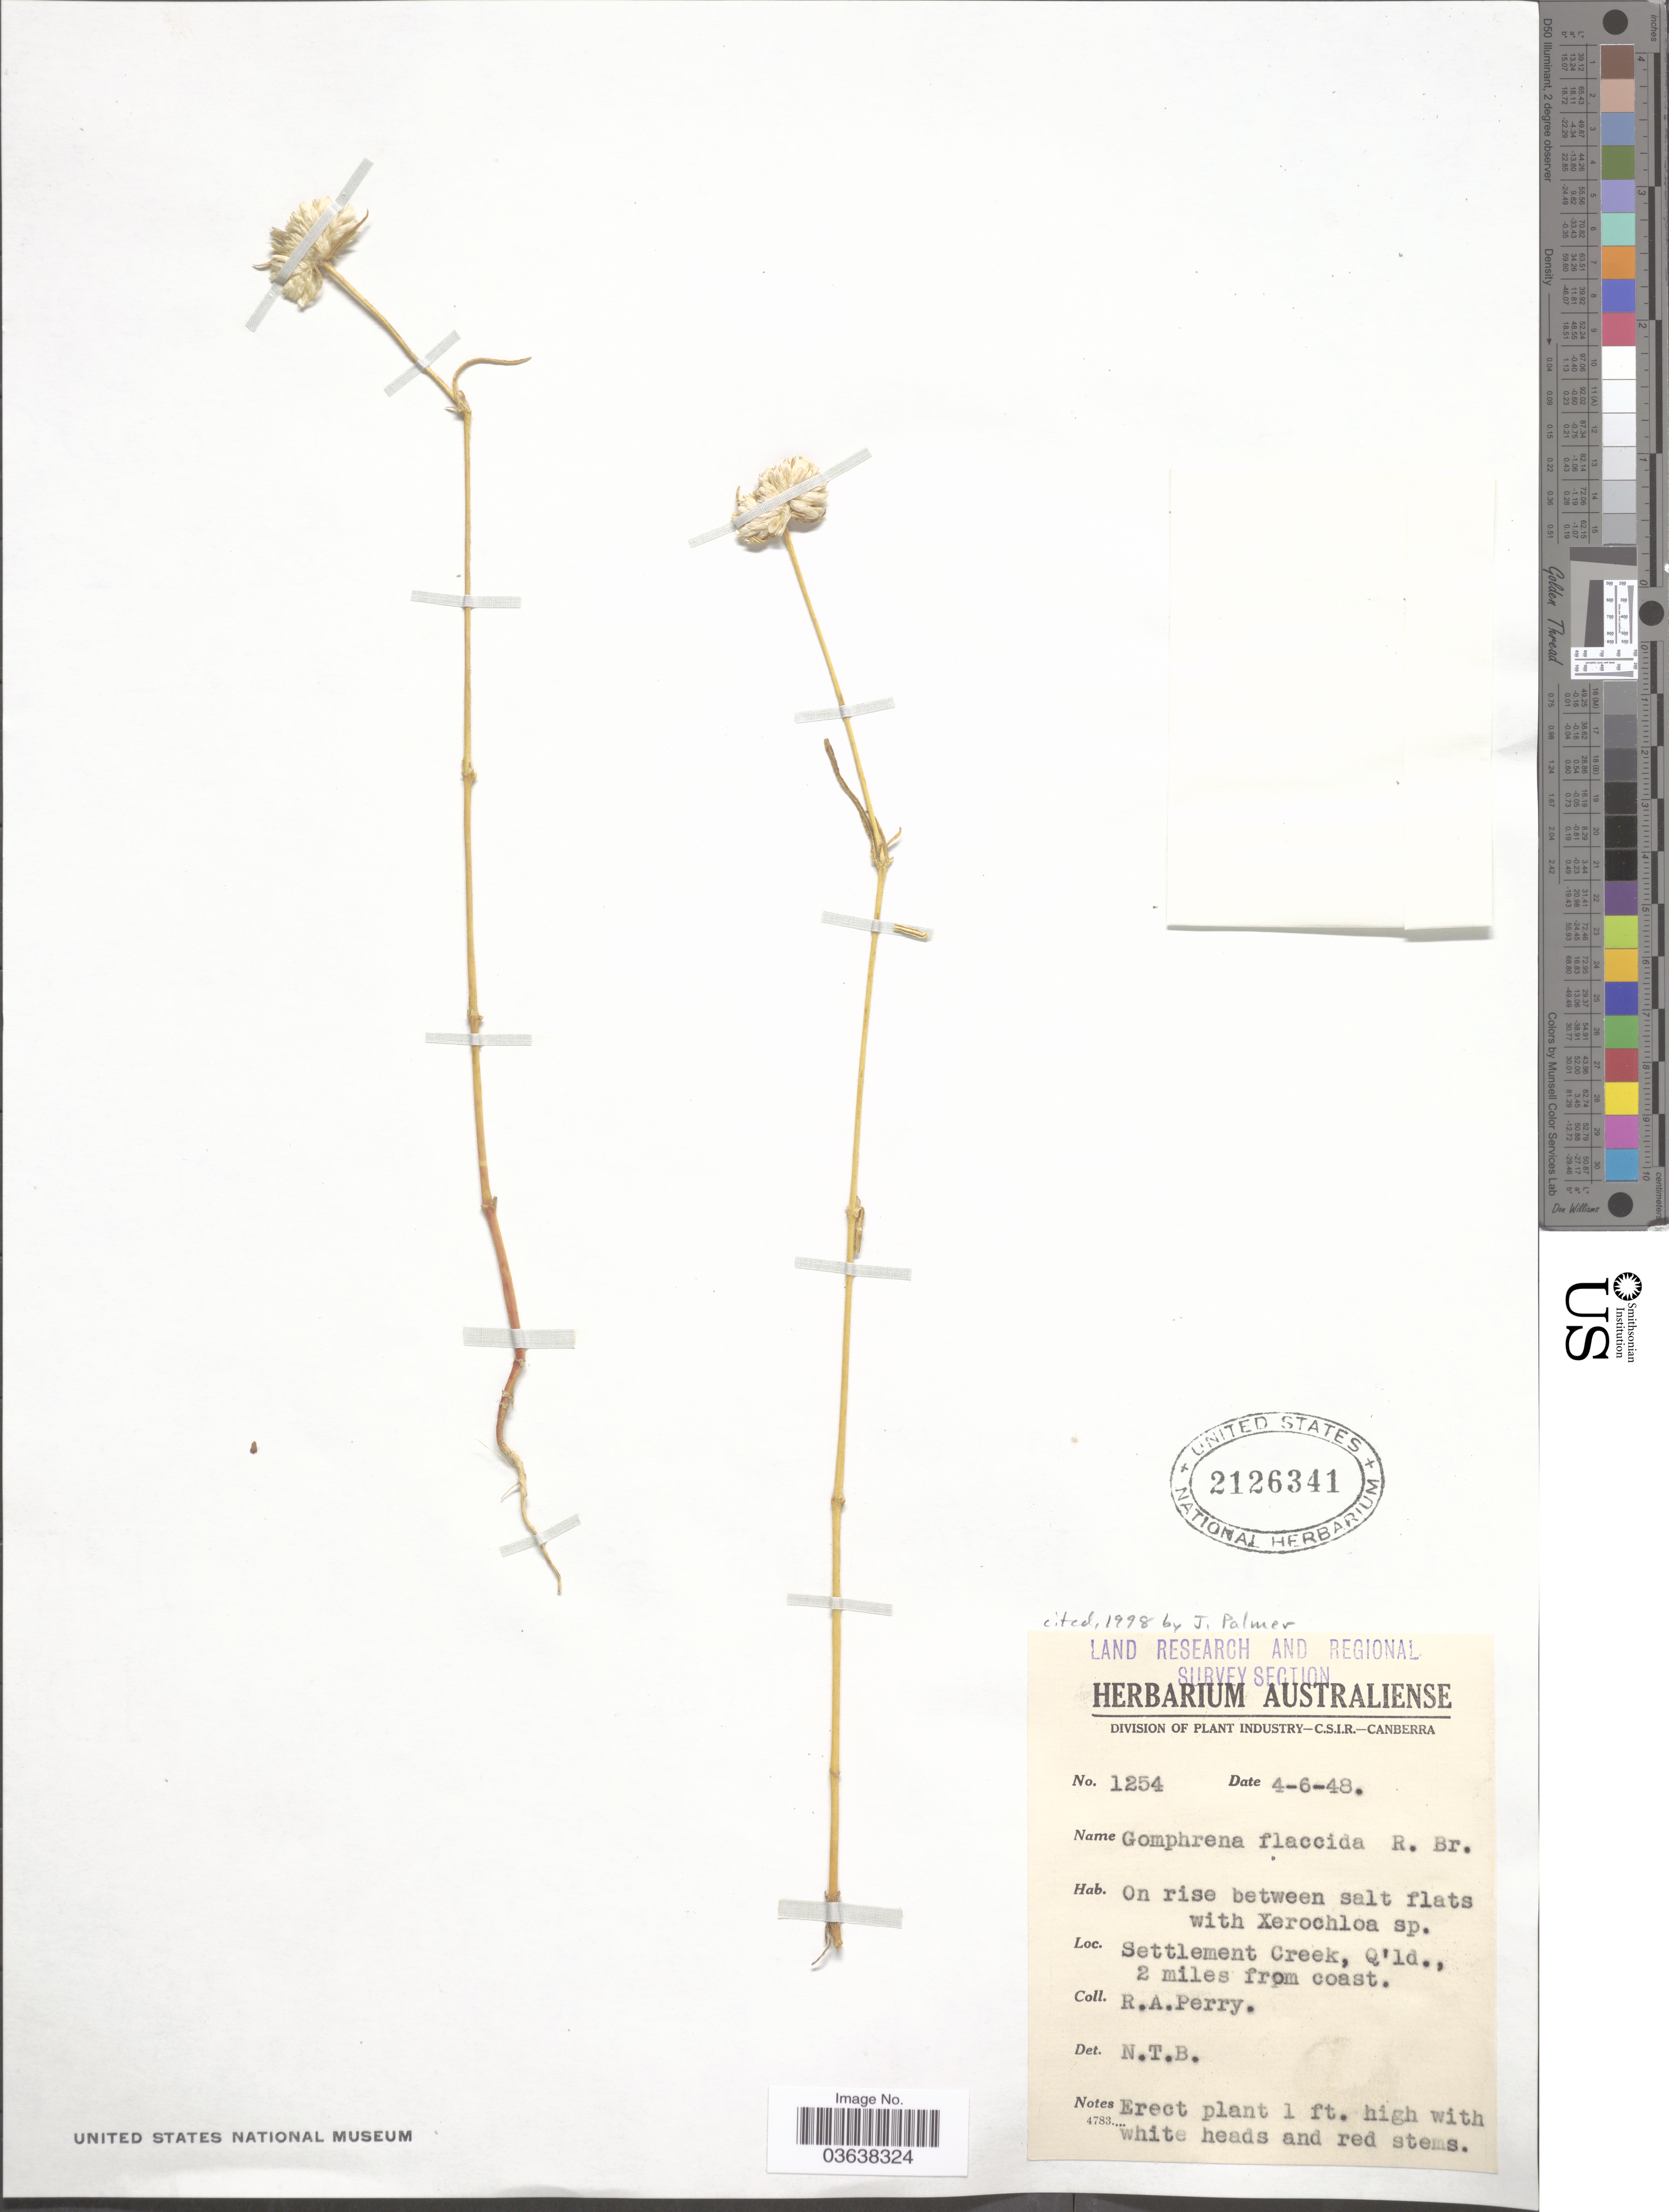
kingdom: Plantae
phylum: Tracheophyta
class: Magnoliopsida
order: Caryophyllales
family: Amaranthaceae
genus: Gomphrena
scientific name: Gomphrena flaccida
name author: R. Br.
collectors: Perry, R. A.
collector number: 1254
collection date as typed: Transcribed d/m/y: 4/6/48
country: Australia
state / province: Queensland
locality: Settlement Creek, 2 miles from coast.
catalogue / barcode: US 2126341